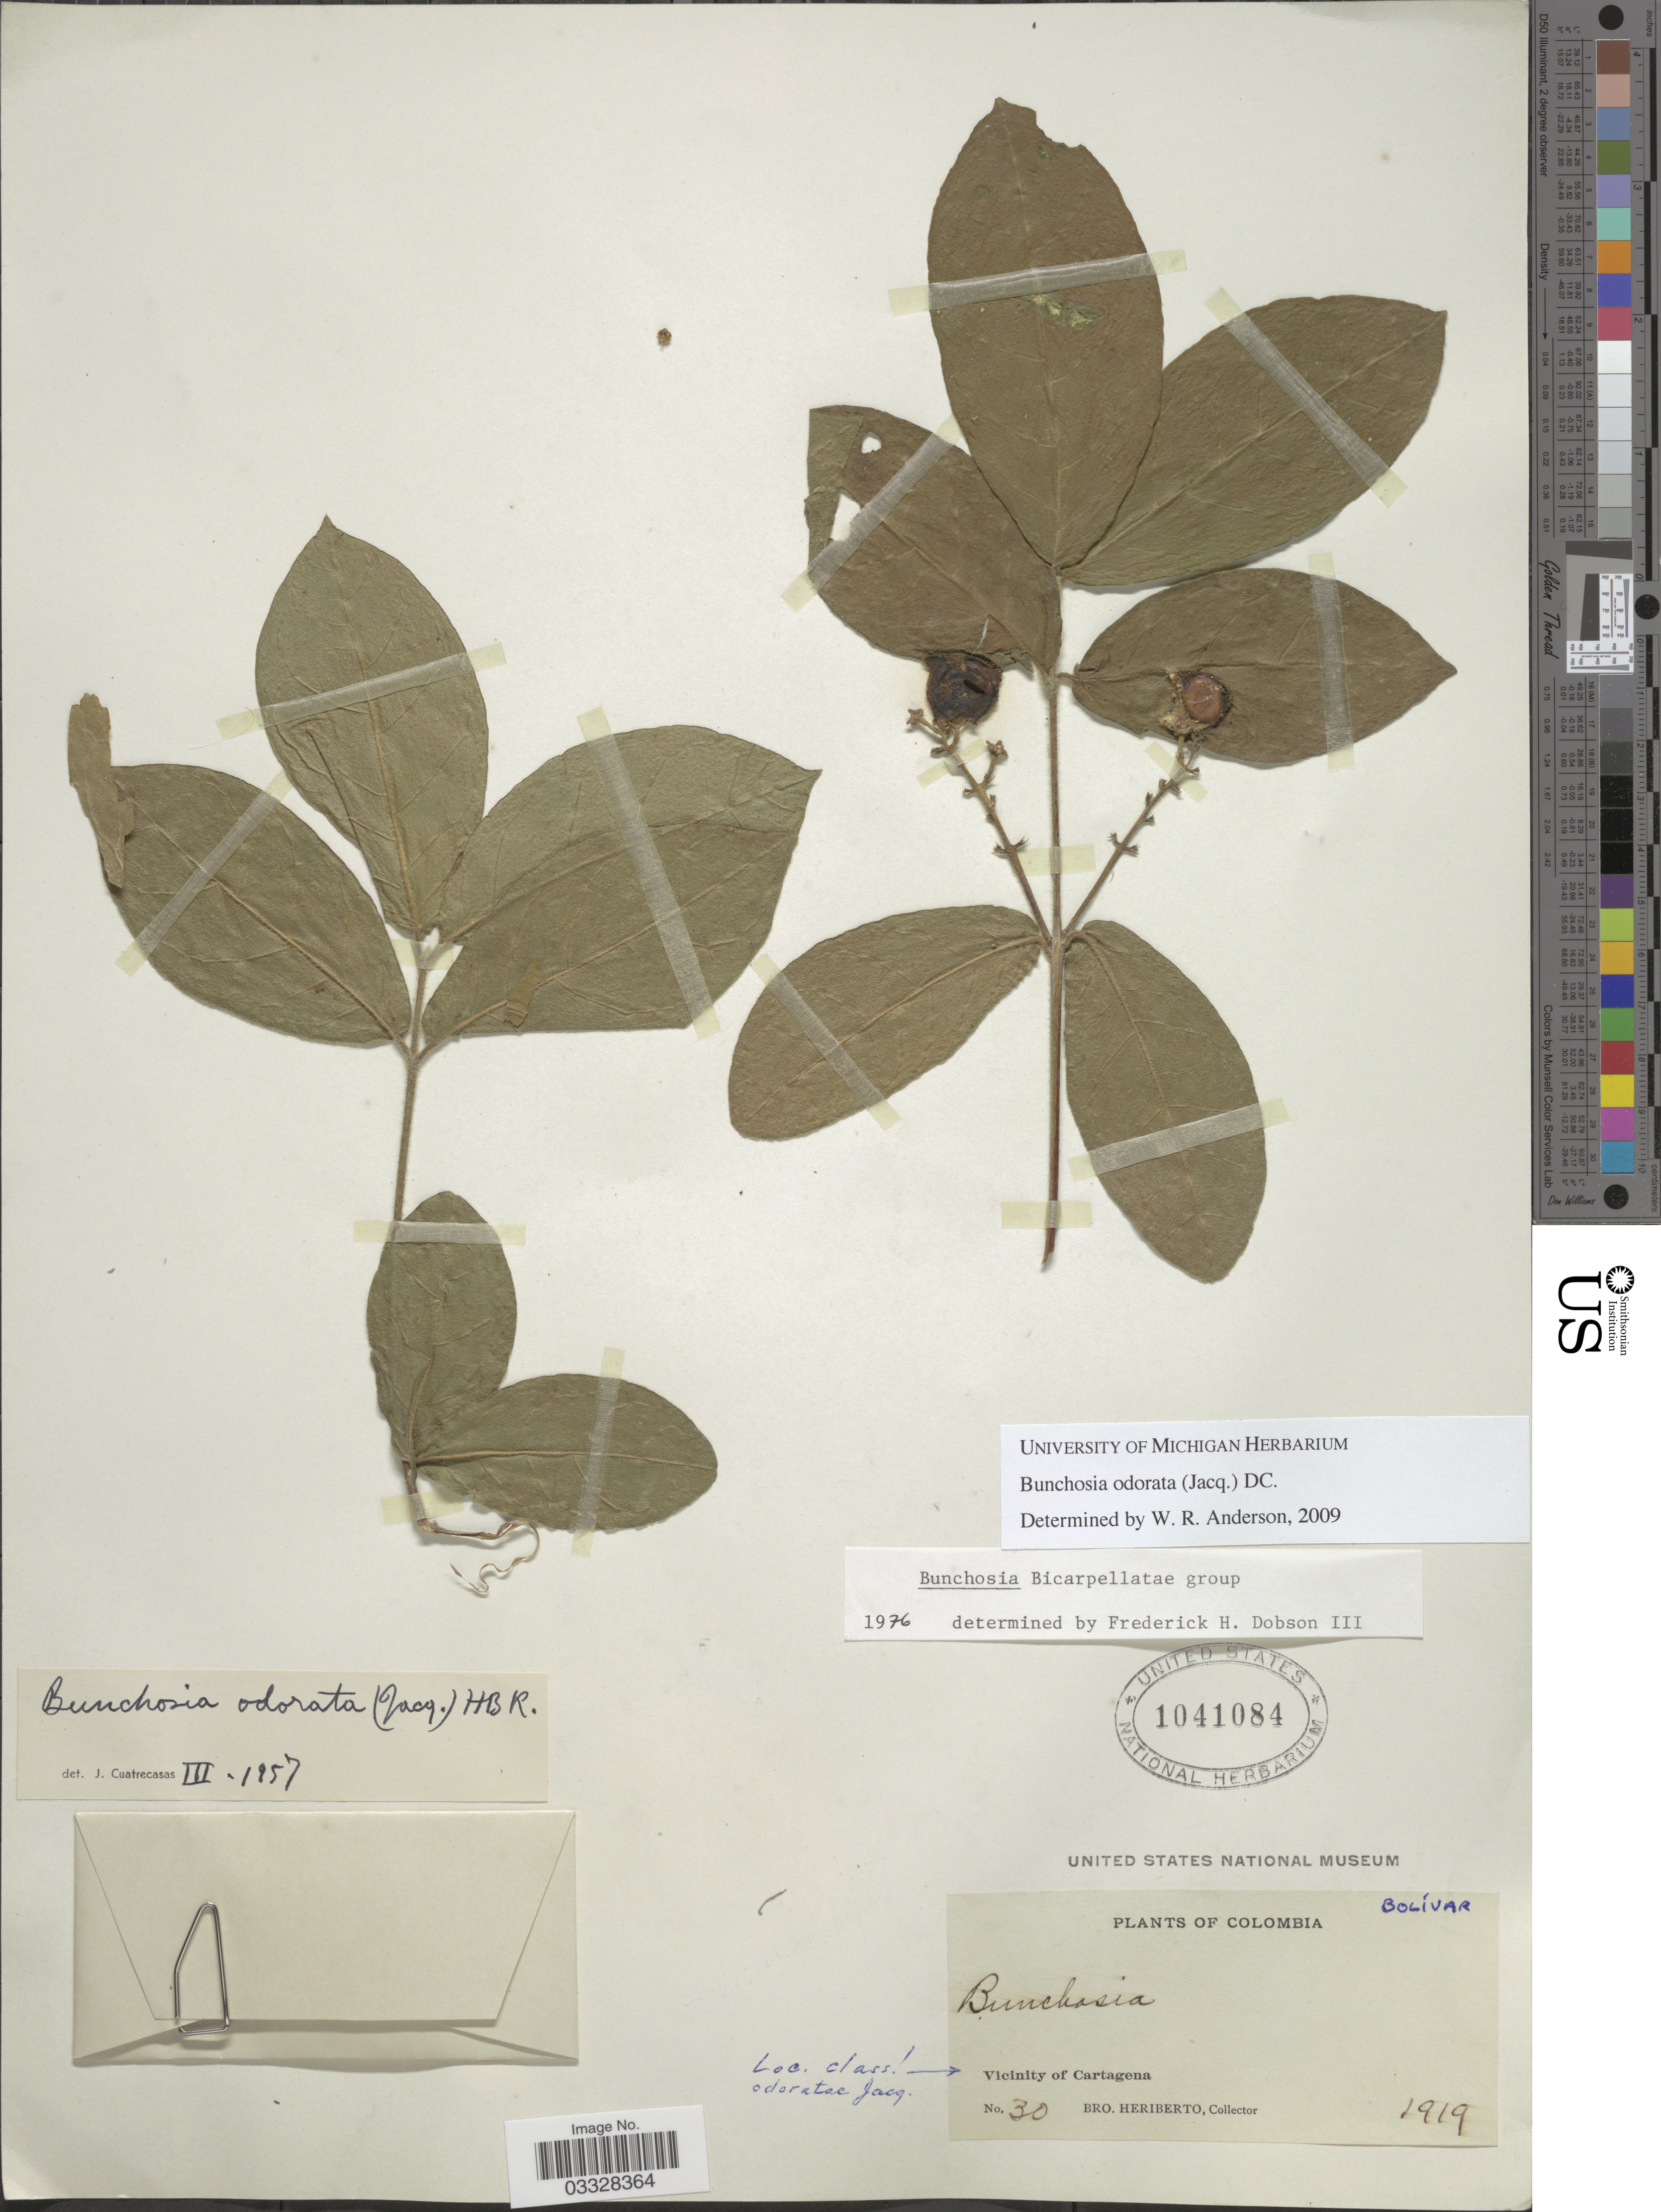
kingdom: Plantae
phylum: Tracheophyta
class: Magnoliopsida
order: Malpighiales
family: Malpighiaceae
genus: Bunchosia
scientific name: Bunchosia odorata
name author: (Jacq.) DC.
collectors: B. Heriberto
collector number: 30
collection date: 1919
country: Colombia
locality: Vicinity of Cartagena.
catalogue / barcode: US 1041084